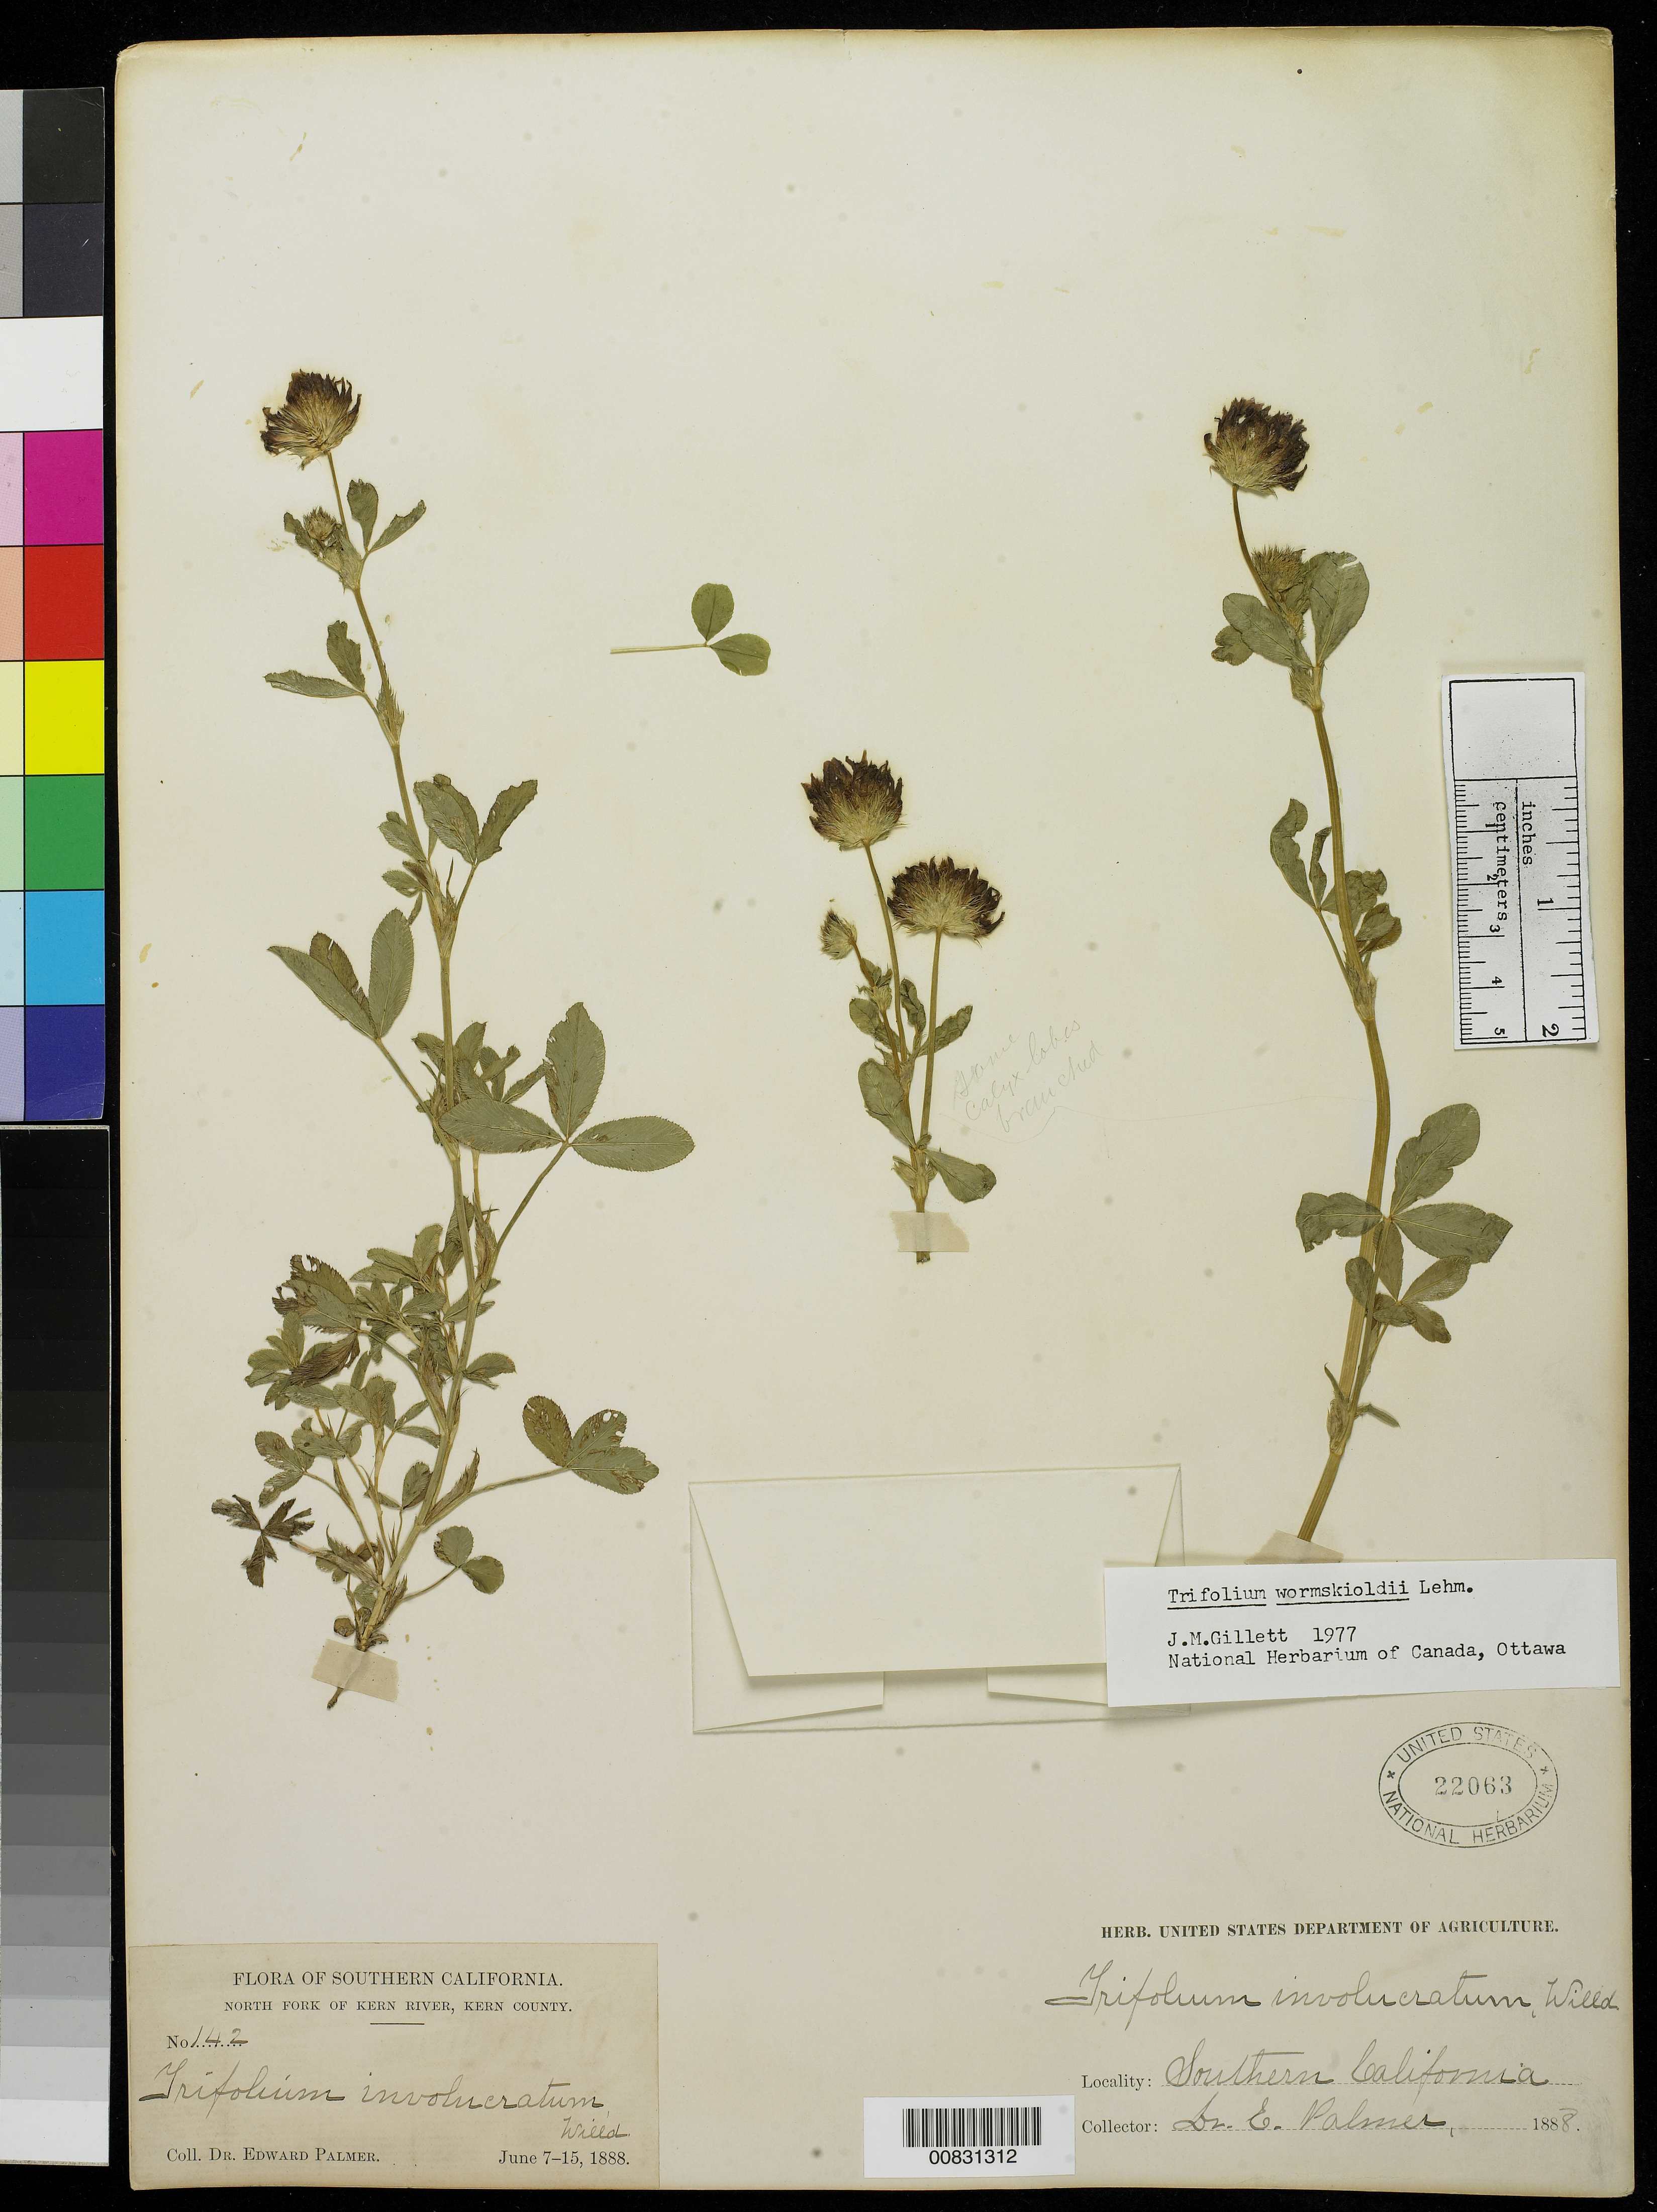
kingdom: Plantae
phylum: Tracheophyta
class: Magnoliopsida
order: Fabales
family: Fabaceae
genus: Trifolium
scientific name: Trifolium wormskioldii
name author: Lehm.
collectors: E. Palmer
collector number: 142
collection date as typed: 07 Jun 1888 to 15 Jun 1888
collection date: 1888-06-07/1888-06-15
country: United States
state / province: California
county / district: Kern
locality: North Fork of Kern River, Kern County, California.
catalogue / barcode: US 22063